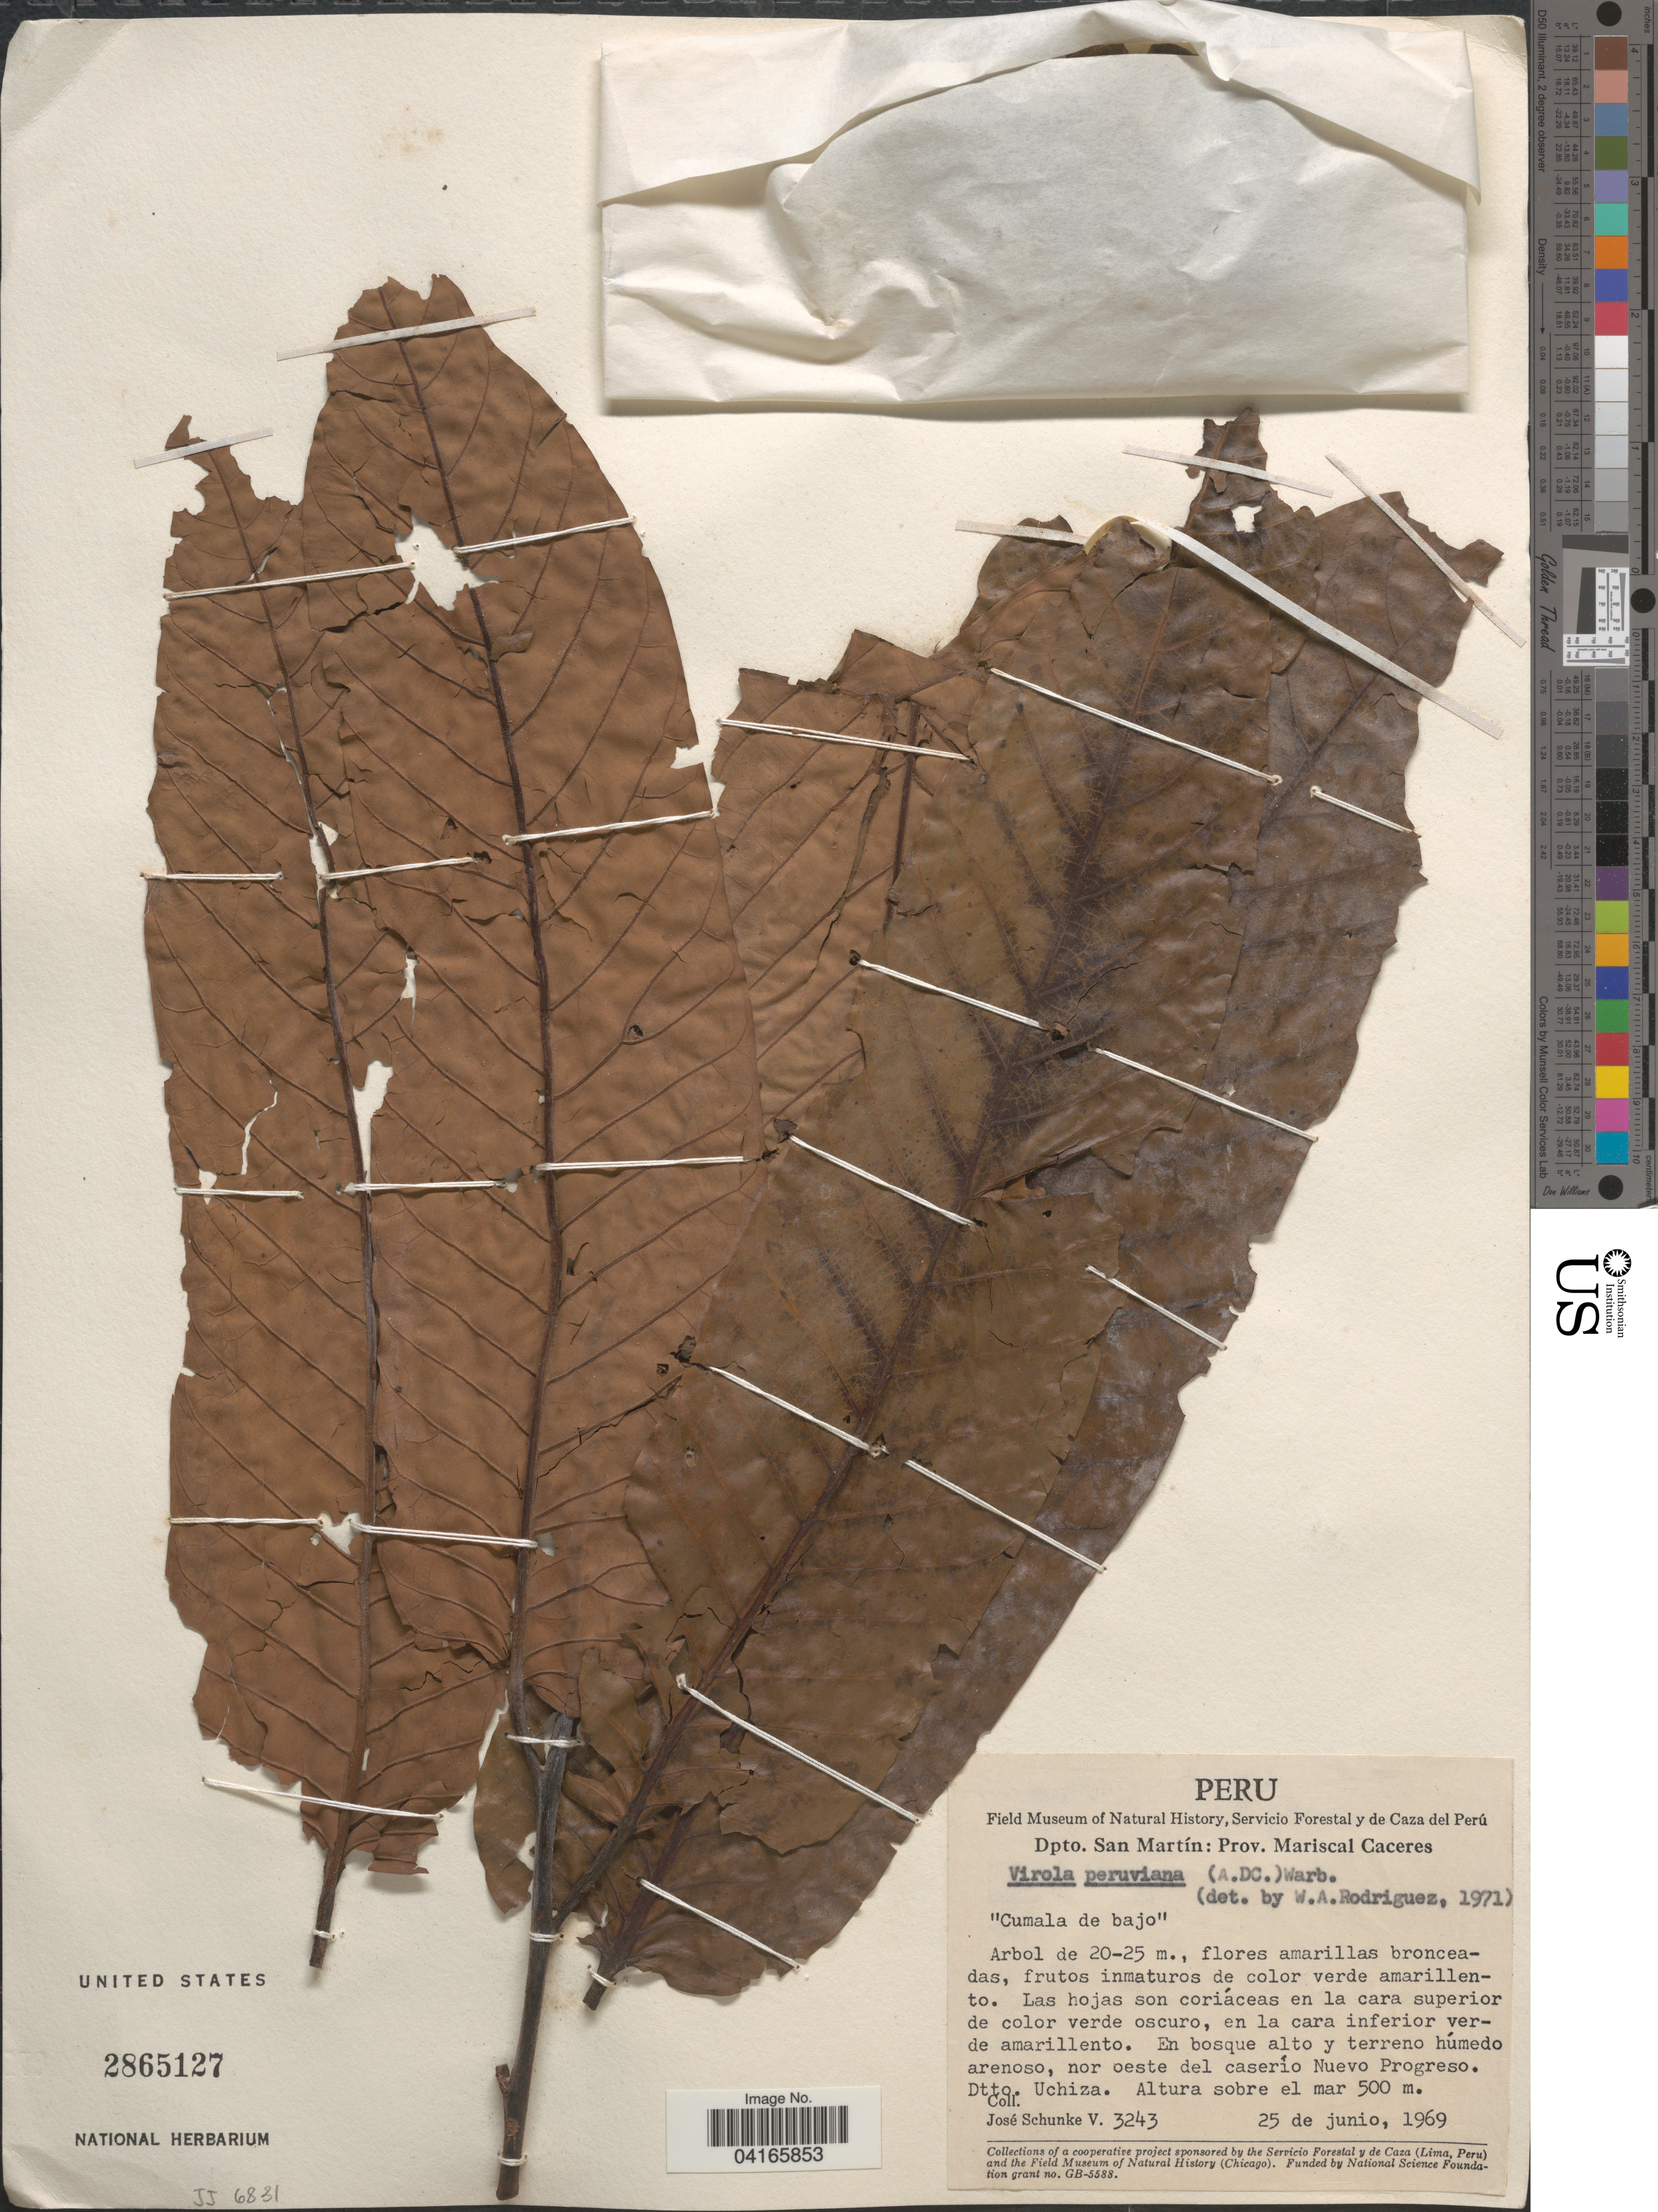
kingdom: Plantae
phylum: Tracheophyta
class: Magnoliopsida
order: Magnoliales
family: Myristicaceae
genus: Virola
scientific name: Virola peruviana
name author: (A. DC.) Warb.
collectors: J. Schunke Vigo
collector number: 3243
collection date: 1969-06-25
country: Peru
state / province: San Martin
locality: Dpto. San Martín: Prov. Mariscal Caceres. En bosque alto y terreno húmedo arenoso, nor oeste del caserío Nuevo Progreso. Dtto. Uchiza.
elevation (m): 500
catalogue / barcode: US 2865127